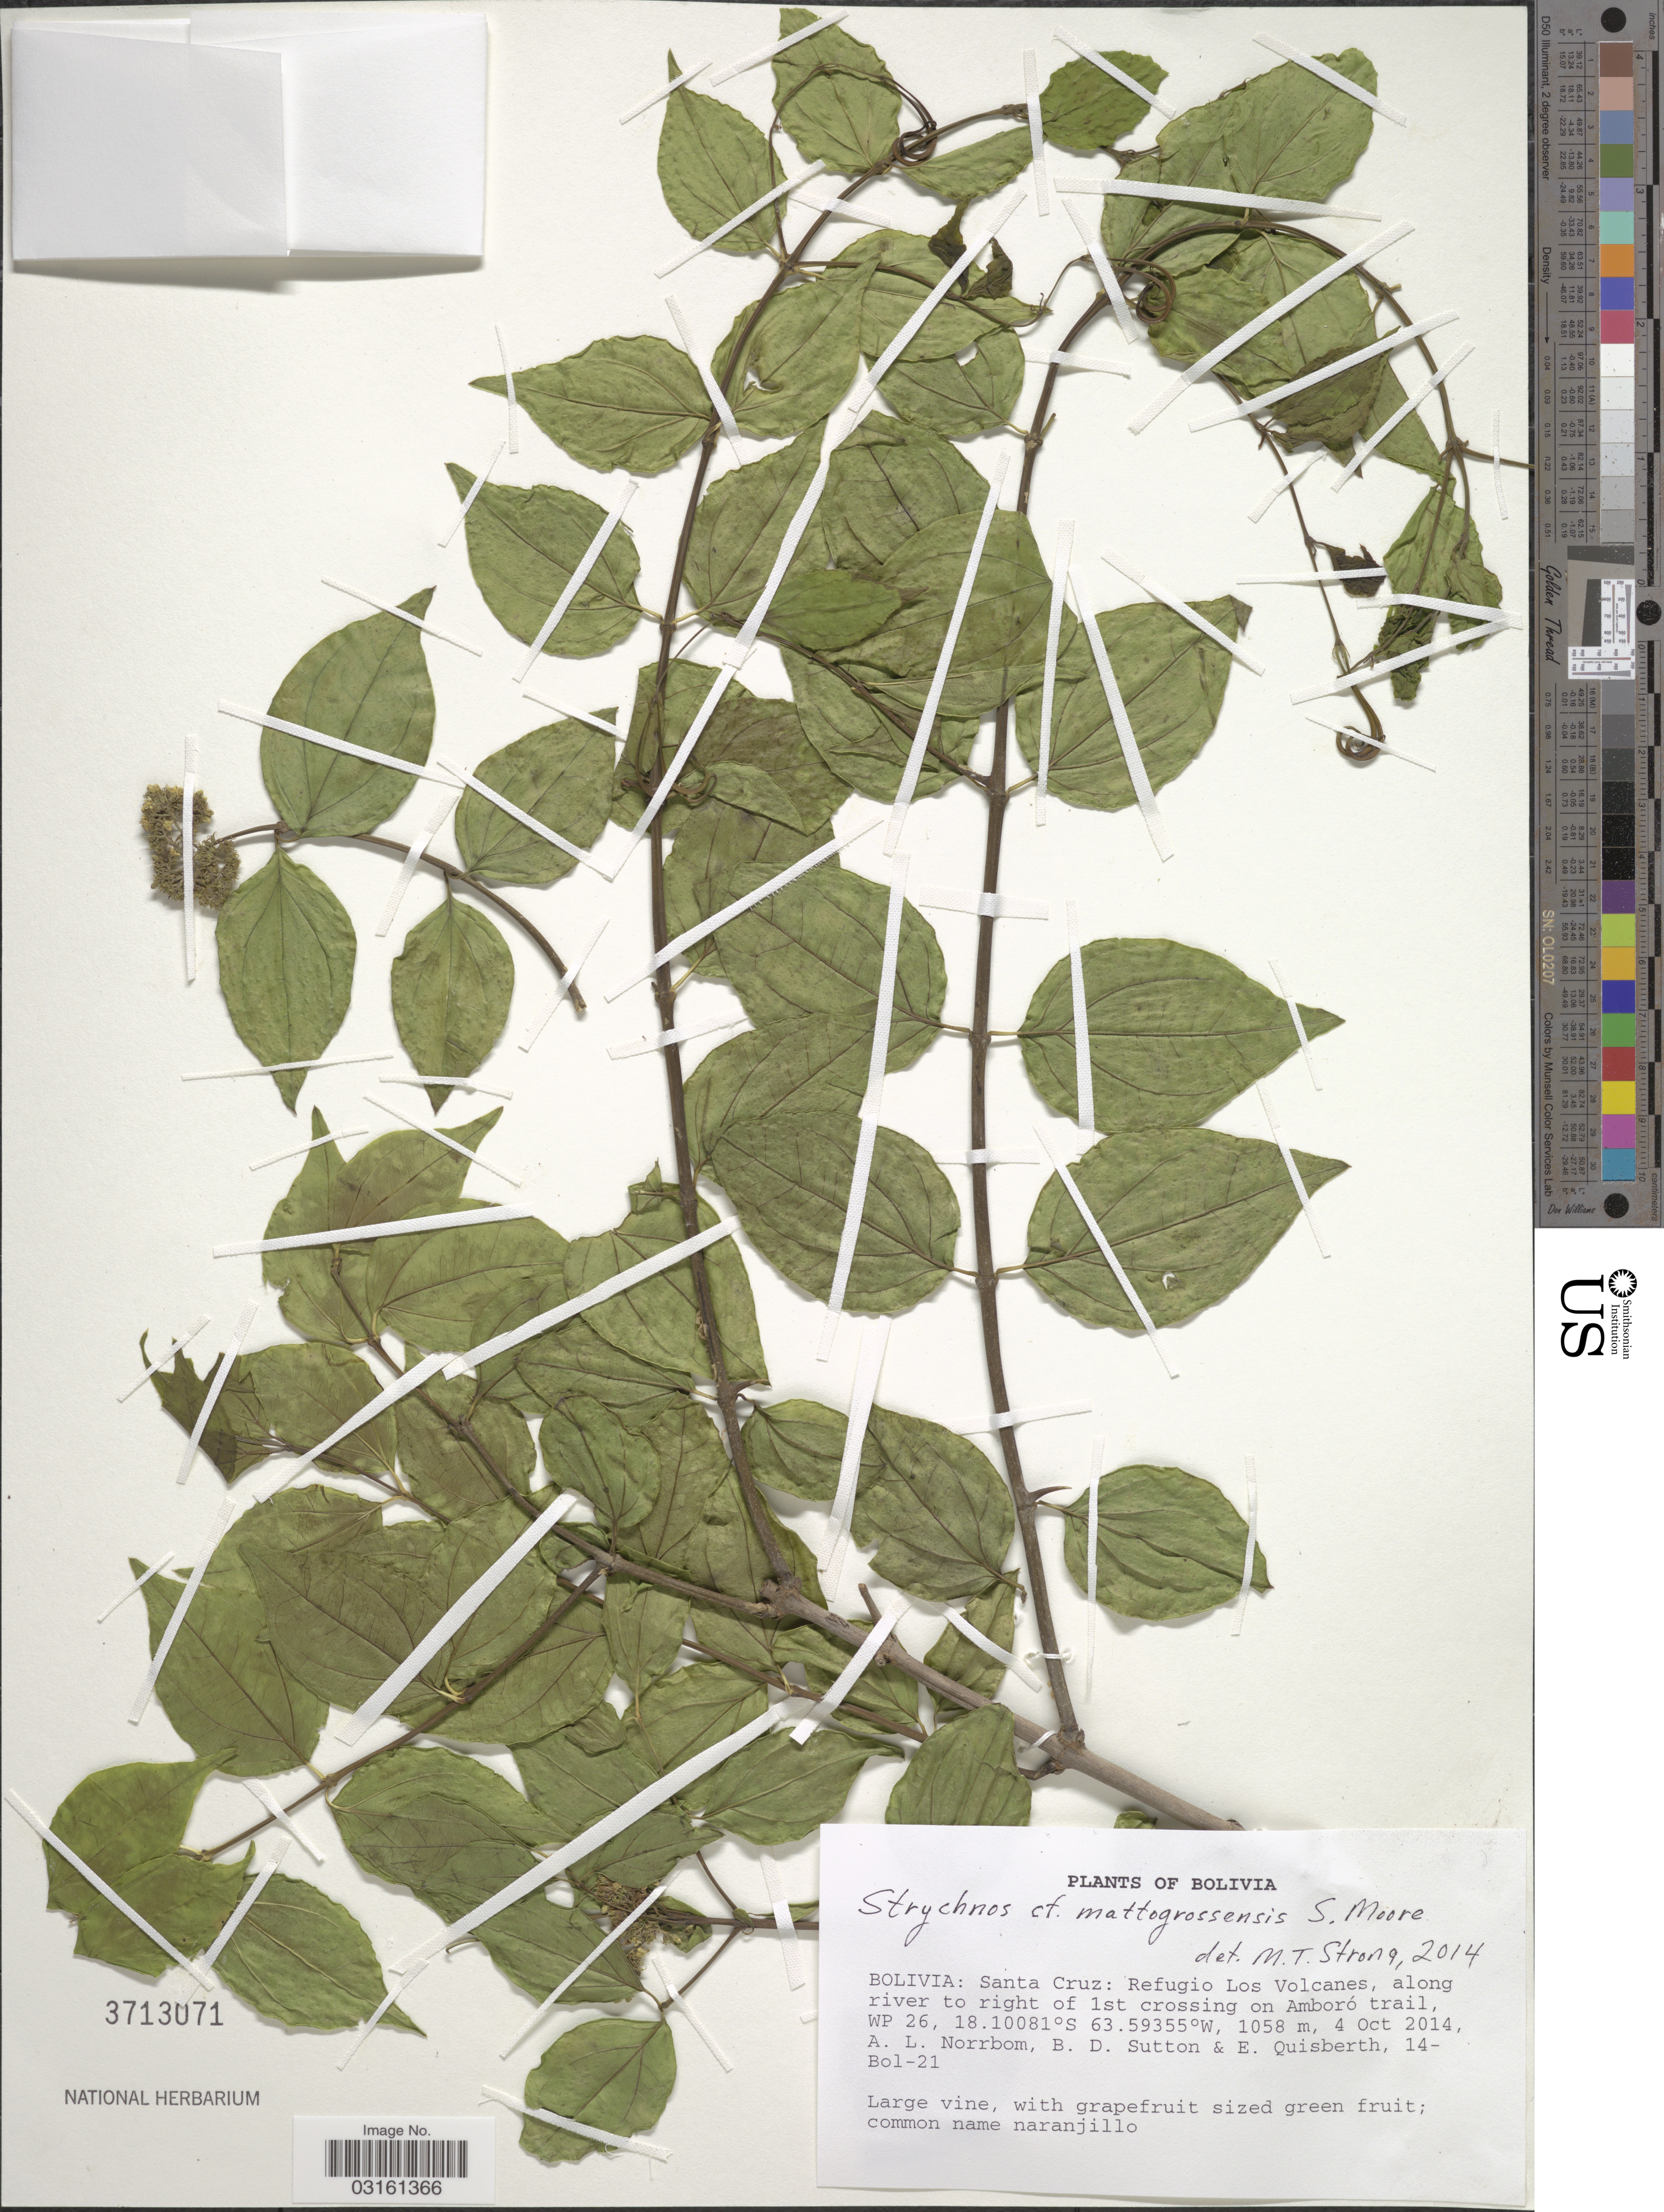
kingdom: Plantae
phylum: Tracheophyta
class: Magnoliopsida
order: Gentianales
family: Loganiaceae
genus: Strychnos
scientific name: Strychnos mattogrossensis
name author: S. Moore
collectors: A. L. Norrbom, B. Sutton & E. Quisberth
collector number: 14-Bol-21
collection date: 2014-10-04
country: Bolivia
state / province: Santa Cruz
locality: Refugio Los Volcanes, along river to right of 1st crossing on Amboró trail, WP 26.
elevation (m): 1058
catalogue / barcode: US 3713071